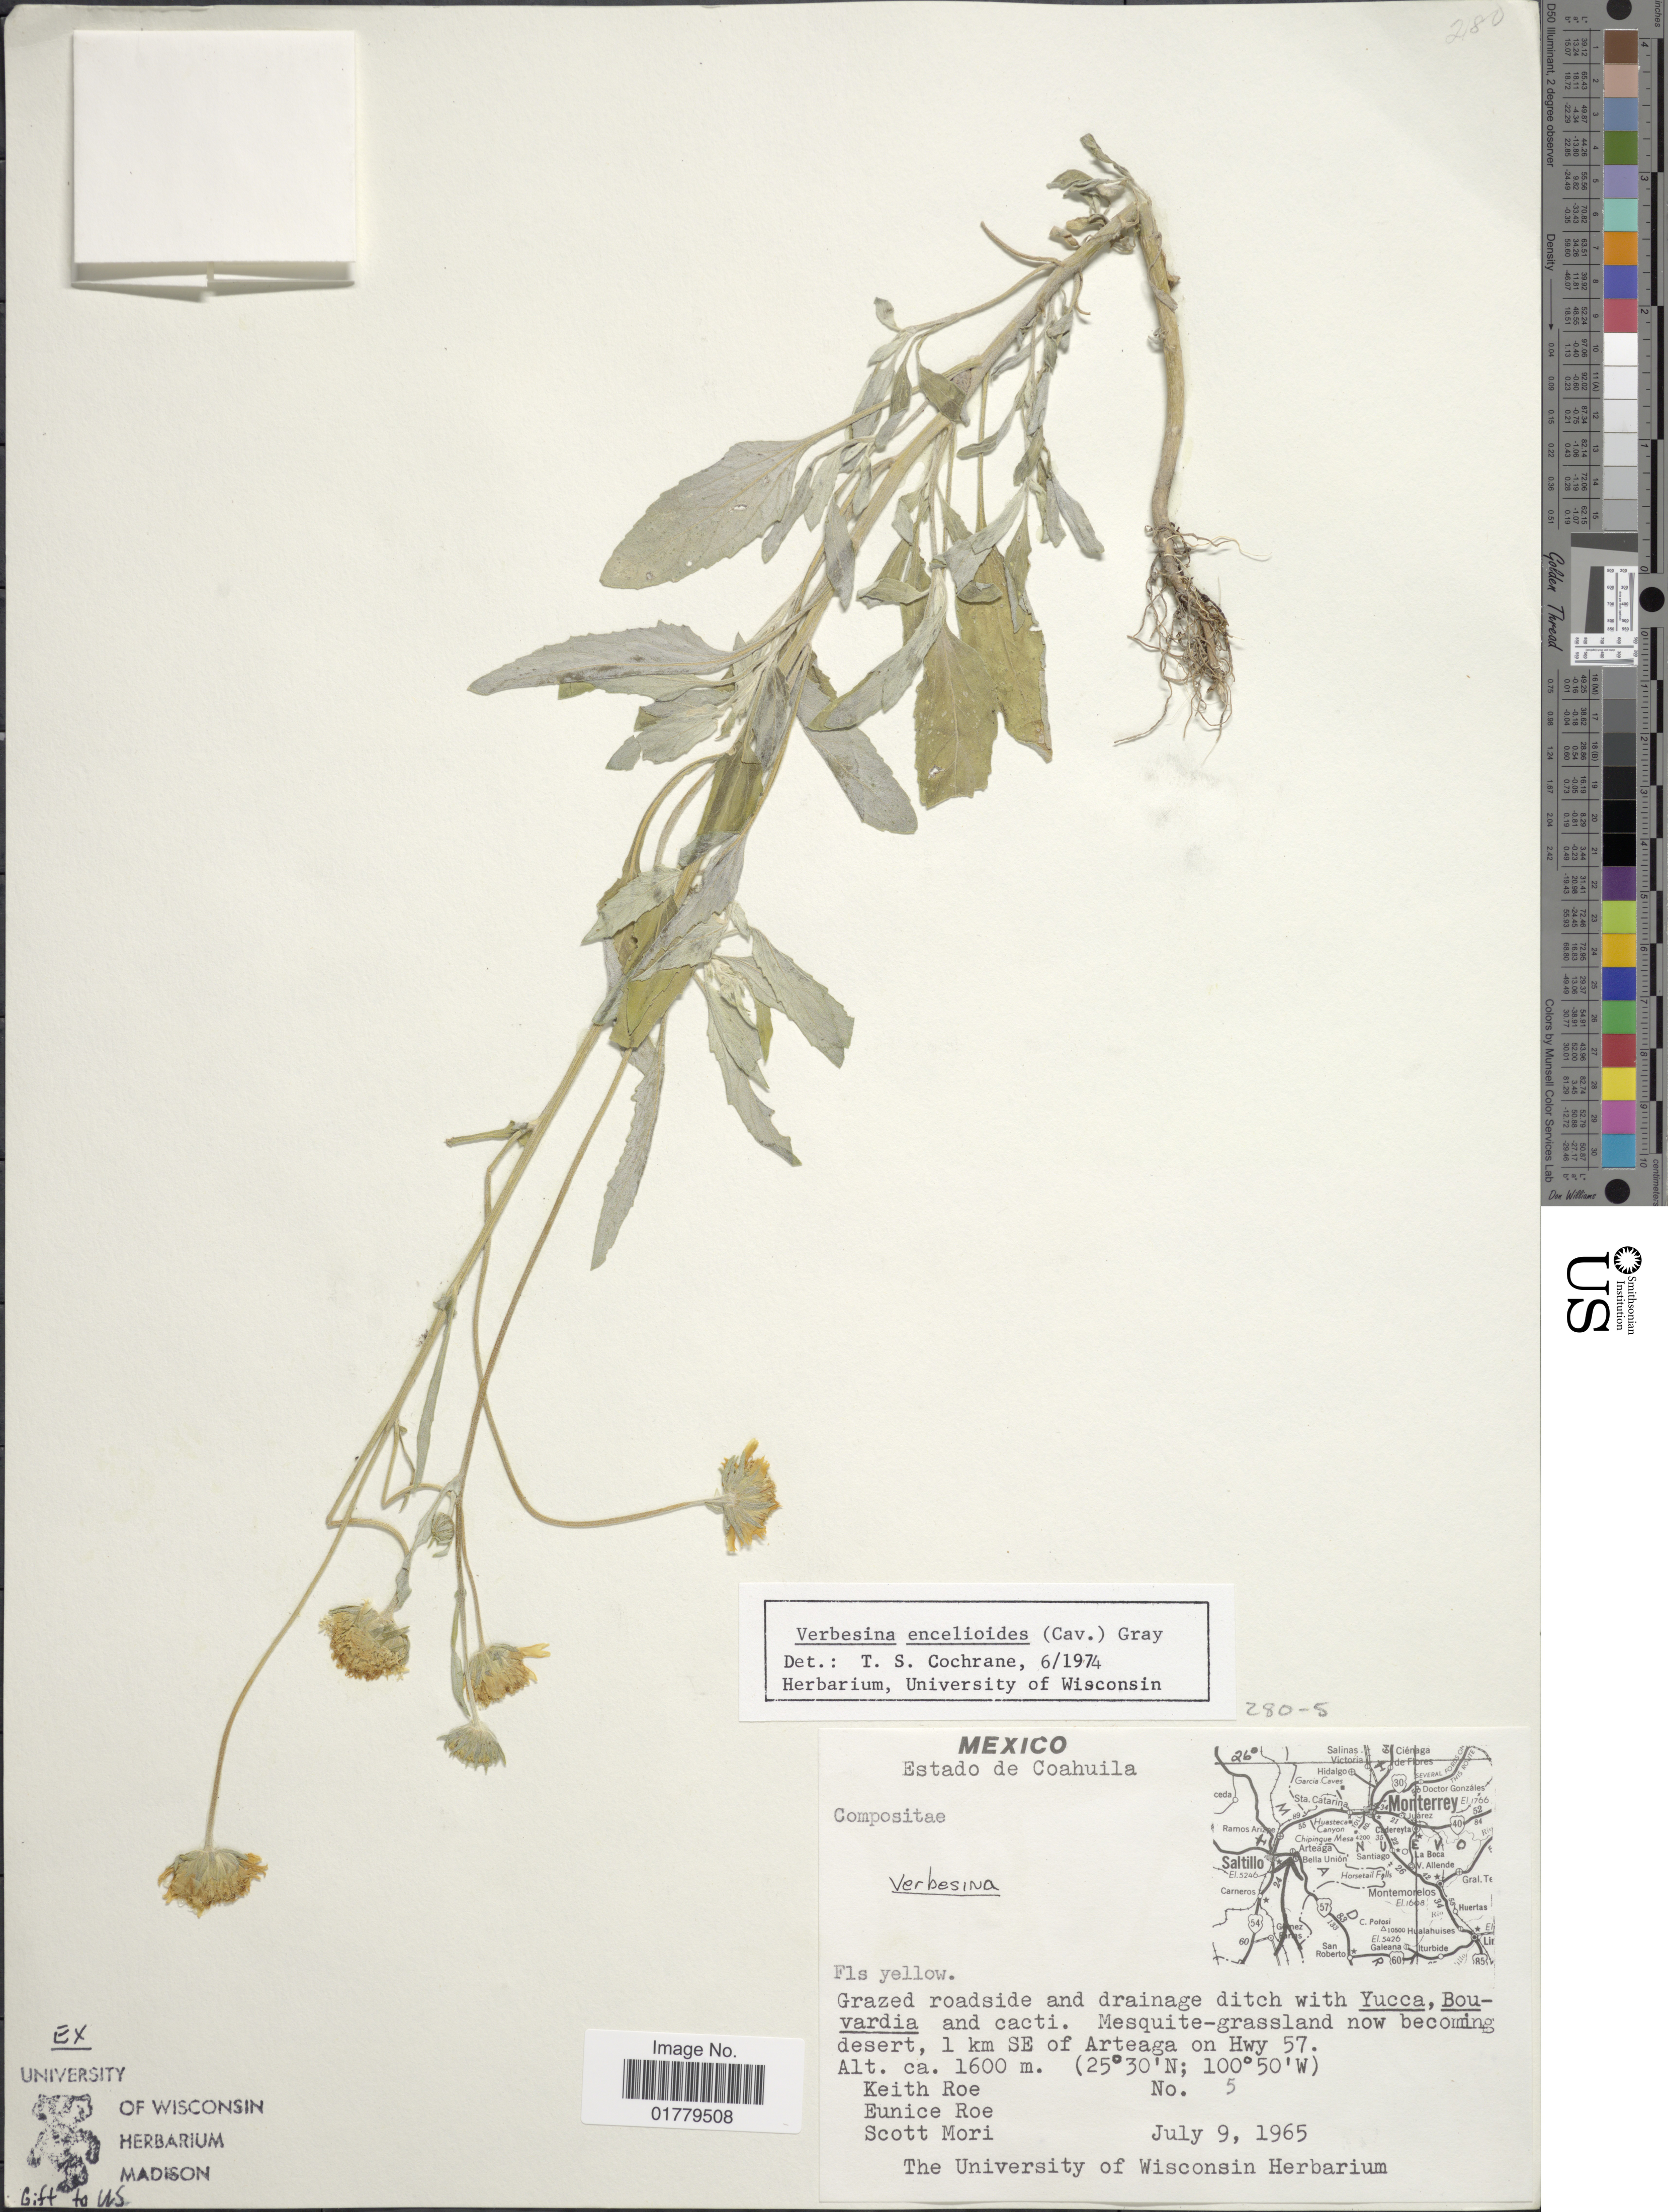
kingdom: Plantae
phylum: Tracheophyta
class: Magnoliopsida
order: Asterales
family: Asteraceae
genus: Verbesina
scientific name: Verbesina encelioides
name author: (Cav.) Benth. & Hook. ex A. Gray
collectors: K. E. Roe, E. Roe & S. Mori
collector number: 5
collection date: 1965-07-09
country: Mexico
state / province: Coahuila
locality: Estado de Coahuila. 1 km SE of Arteaga on Hwy 57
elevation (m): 1600